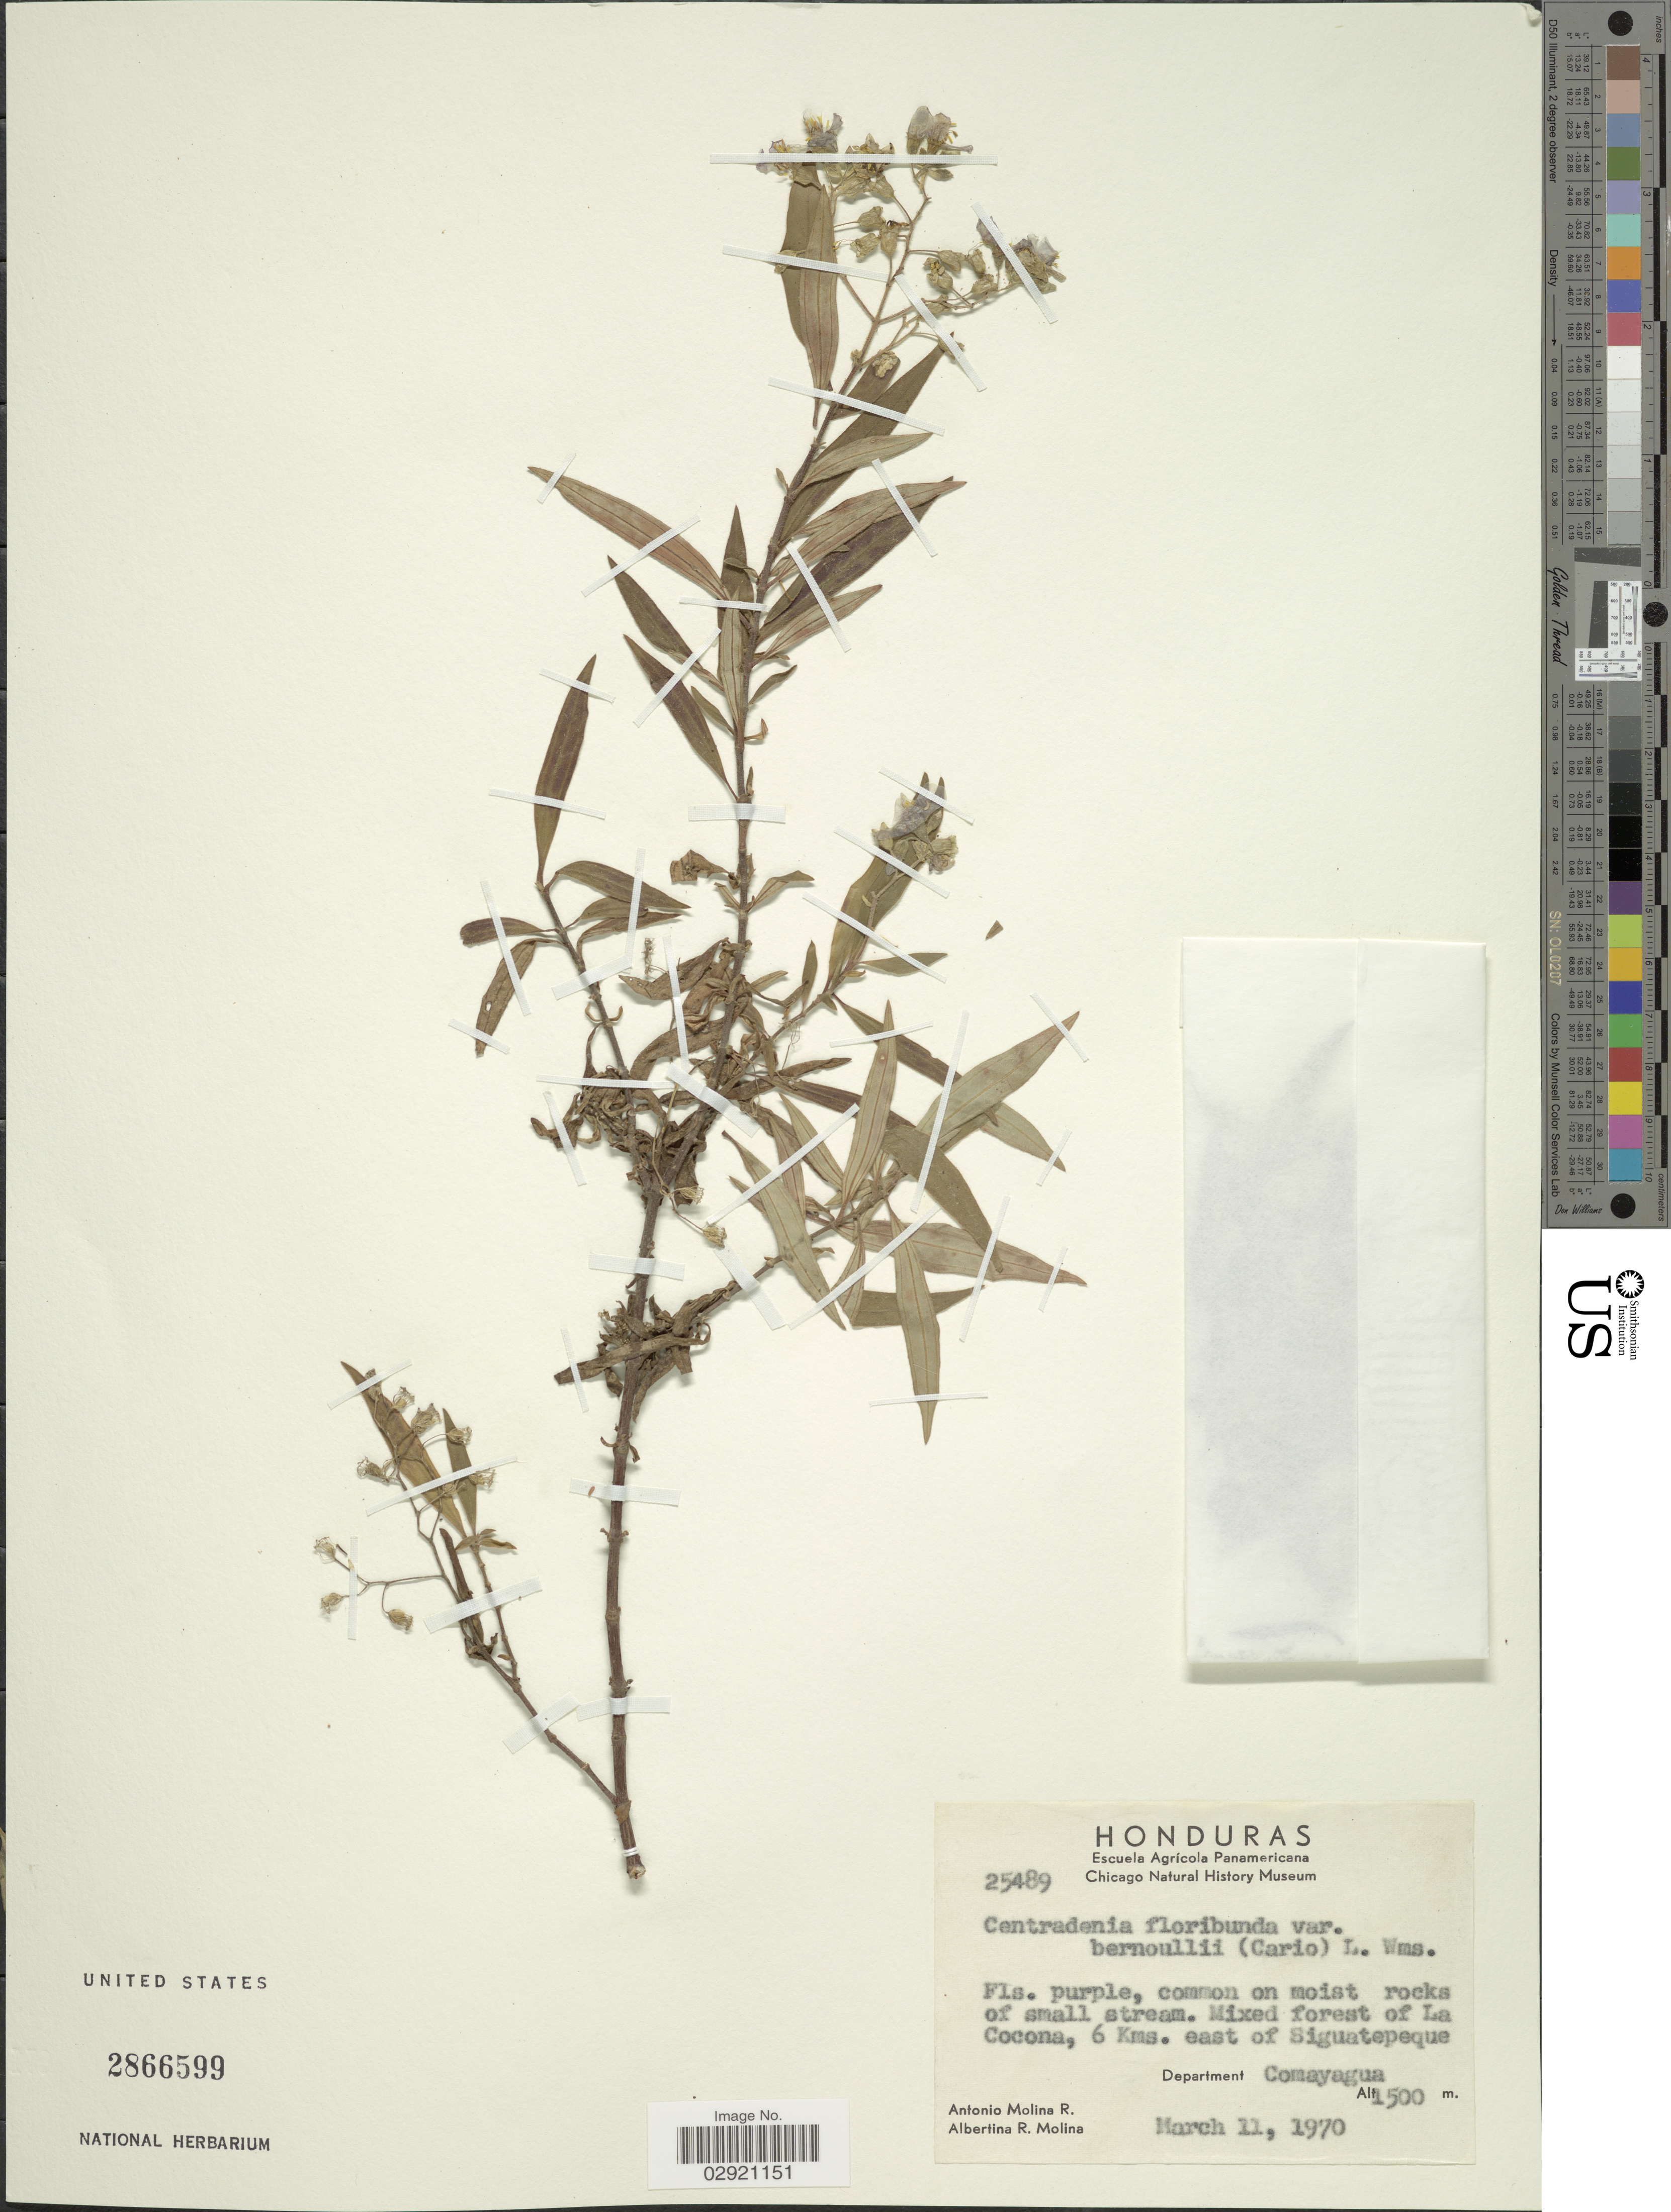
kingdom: Plantae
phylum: Tracheophyta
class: Magnoliopsida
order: Myrtales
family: Melastomataceae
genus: Centradenia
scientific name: Centradenia floribunda subsp. bernoulli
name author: (Cario ex Cogn.) Almeda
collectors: A. Molina R. & A. R. Molina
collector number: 25489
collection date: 1970-03-11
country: Honduras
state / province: Comayagua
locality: Mixed forest of La Corona, 6 Kms. east of Siguatepeque. Department Comayagua.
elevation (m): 1500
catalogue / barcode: US 2866599